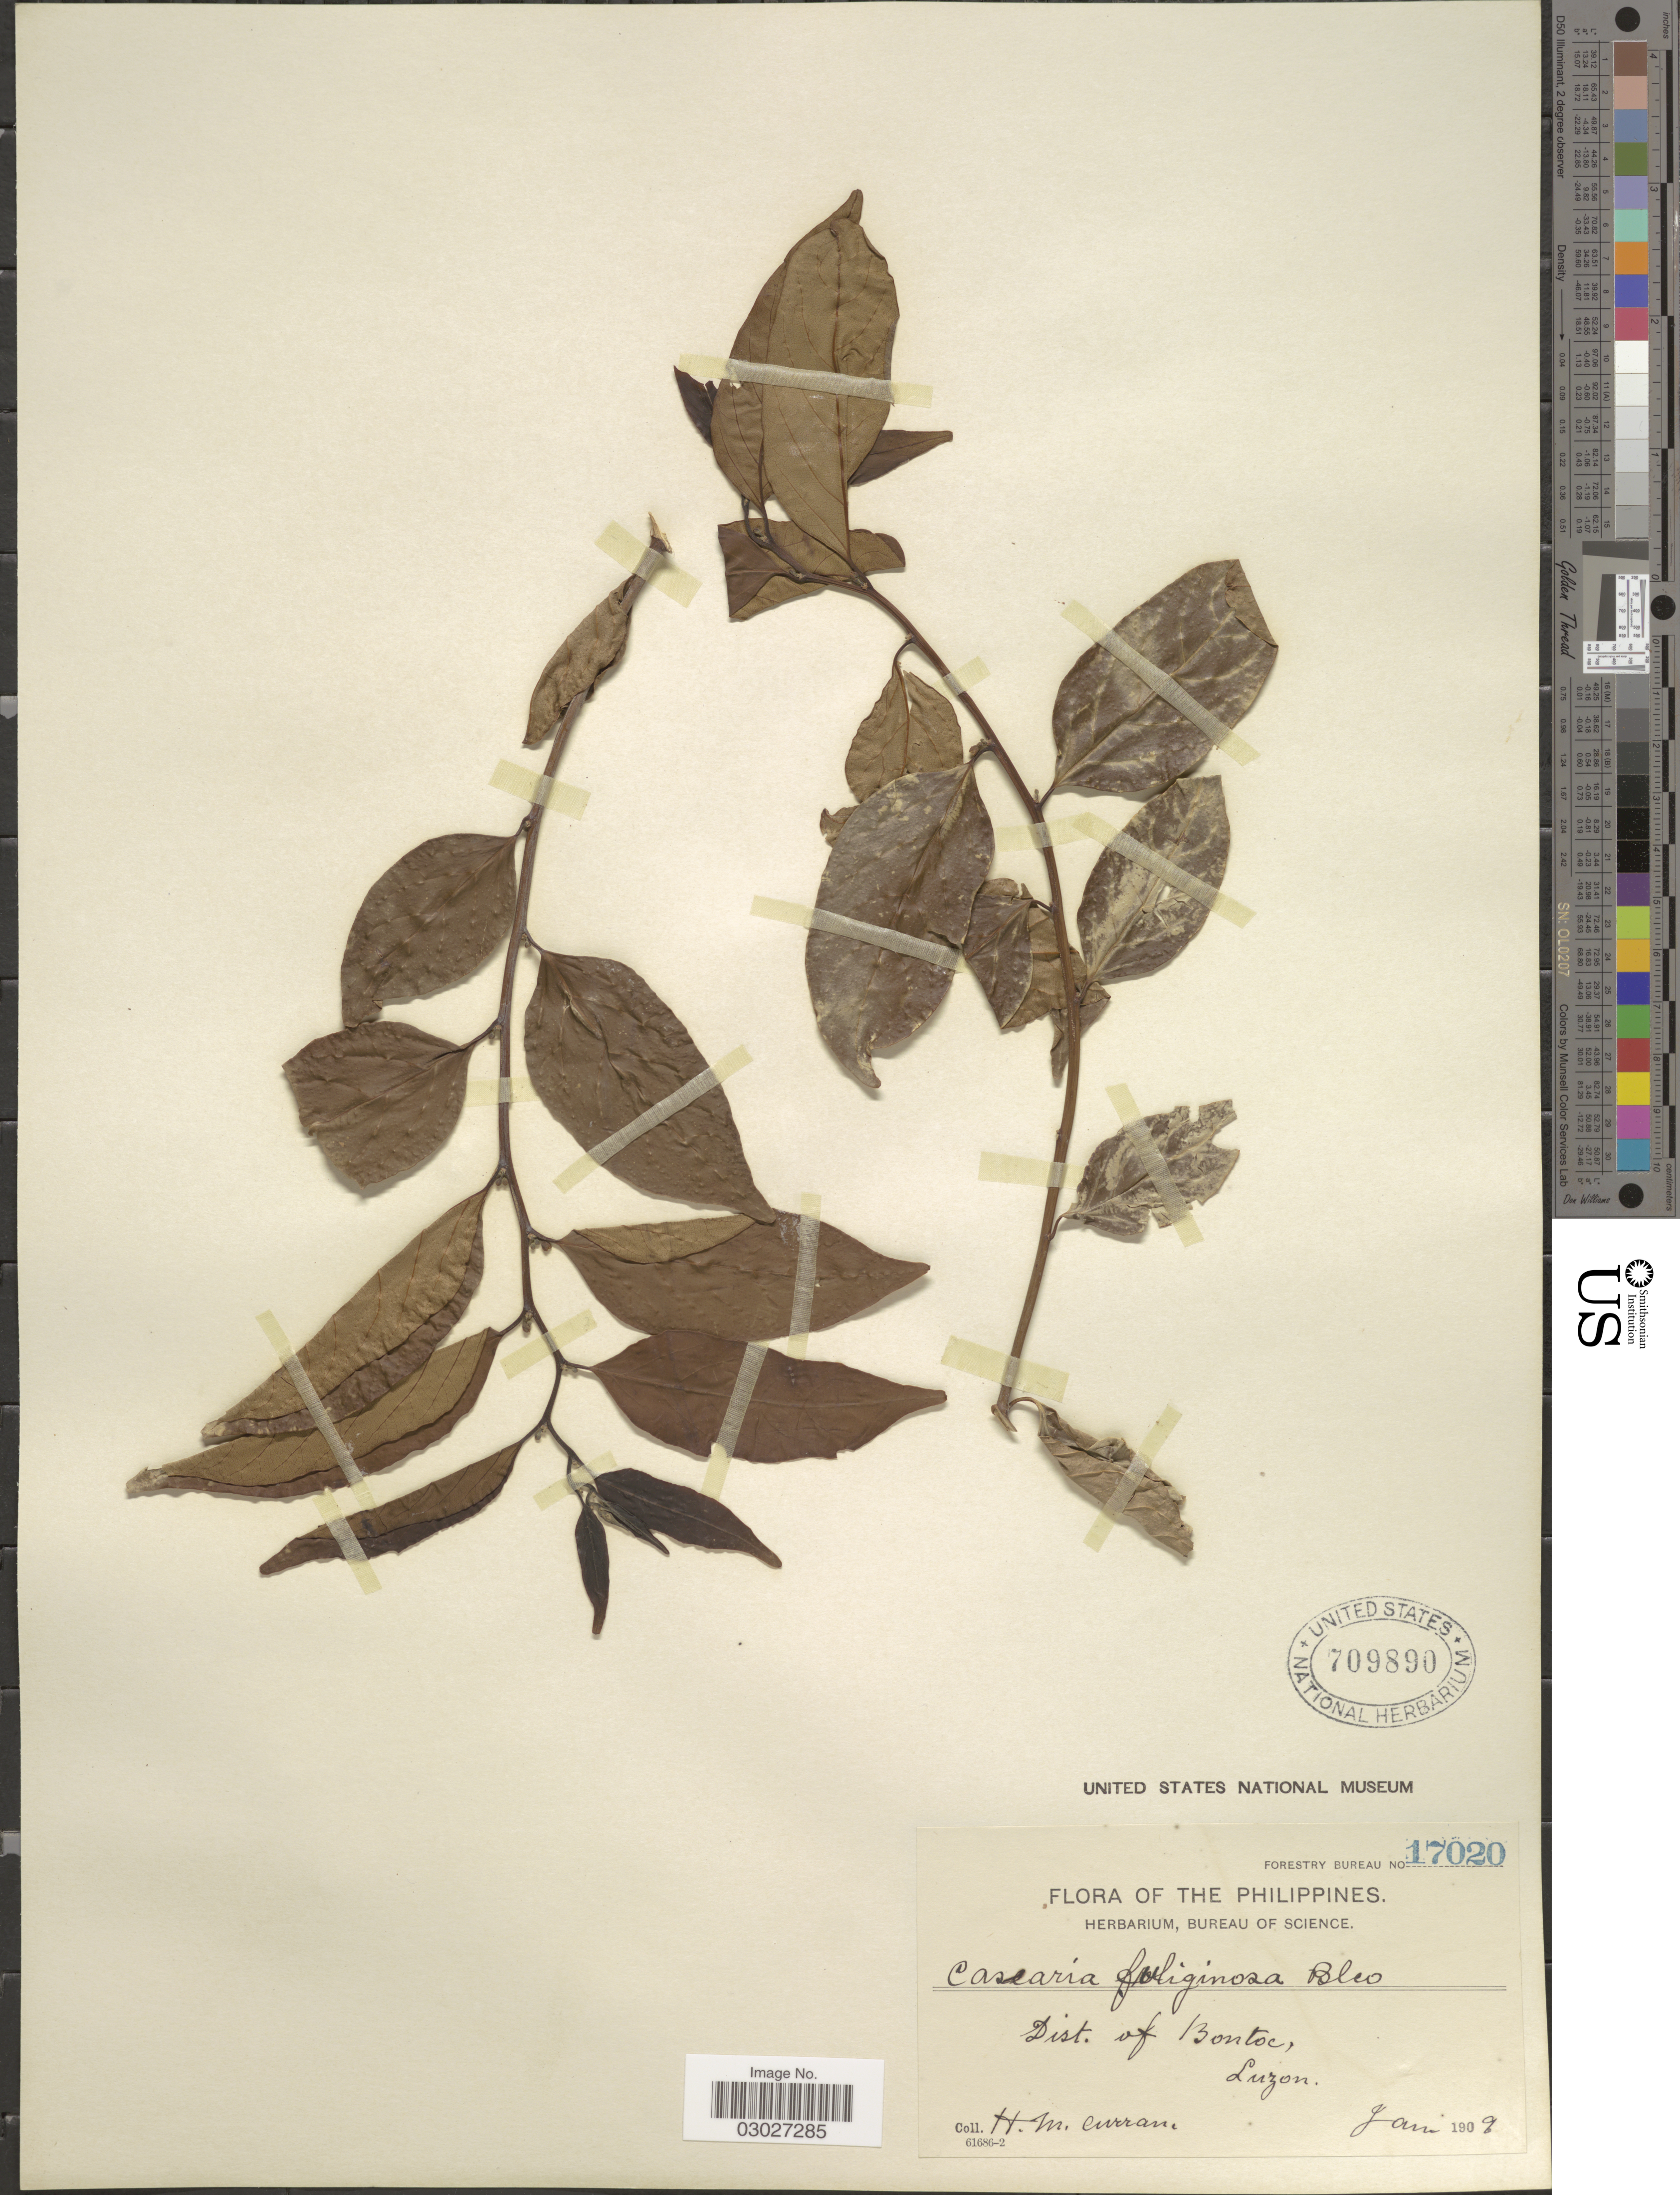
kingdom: Plantae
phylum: Tracheophyta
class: Magnoliopsida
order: Malpighiales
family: Salicaceae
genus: Casearia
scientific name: Casearia fuliginosa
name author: (Blanco) Blanco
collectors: H. M. Curran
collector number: Forestry Bureau 17020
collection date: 1909-01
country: Philippines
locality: Dist. of Bontoc, Luzon.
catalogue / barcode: US 709890